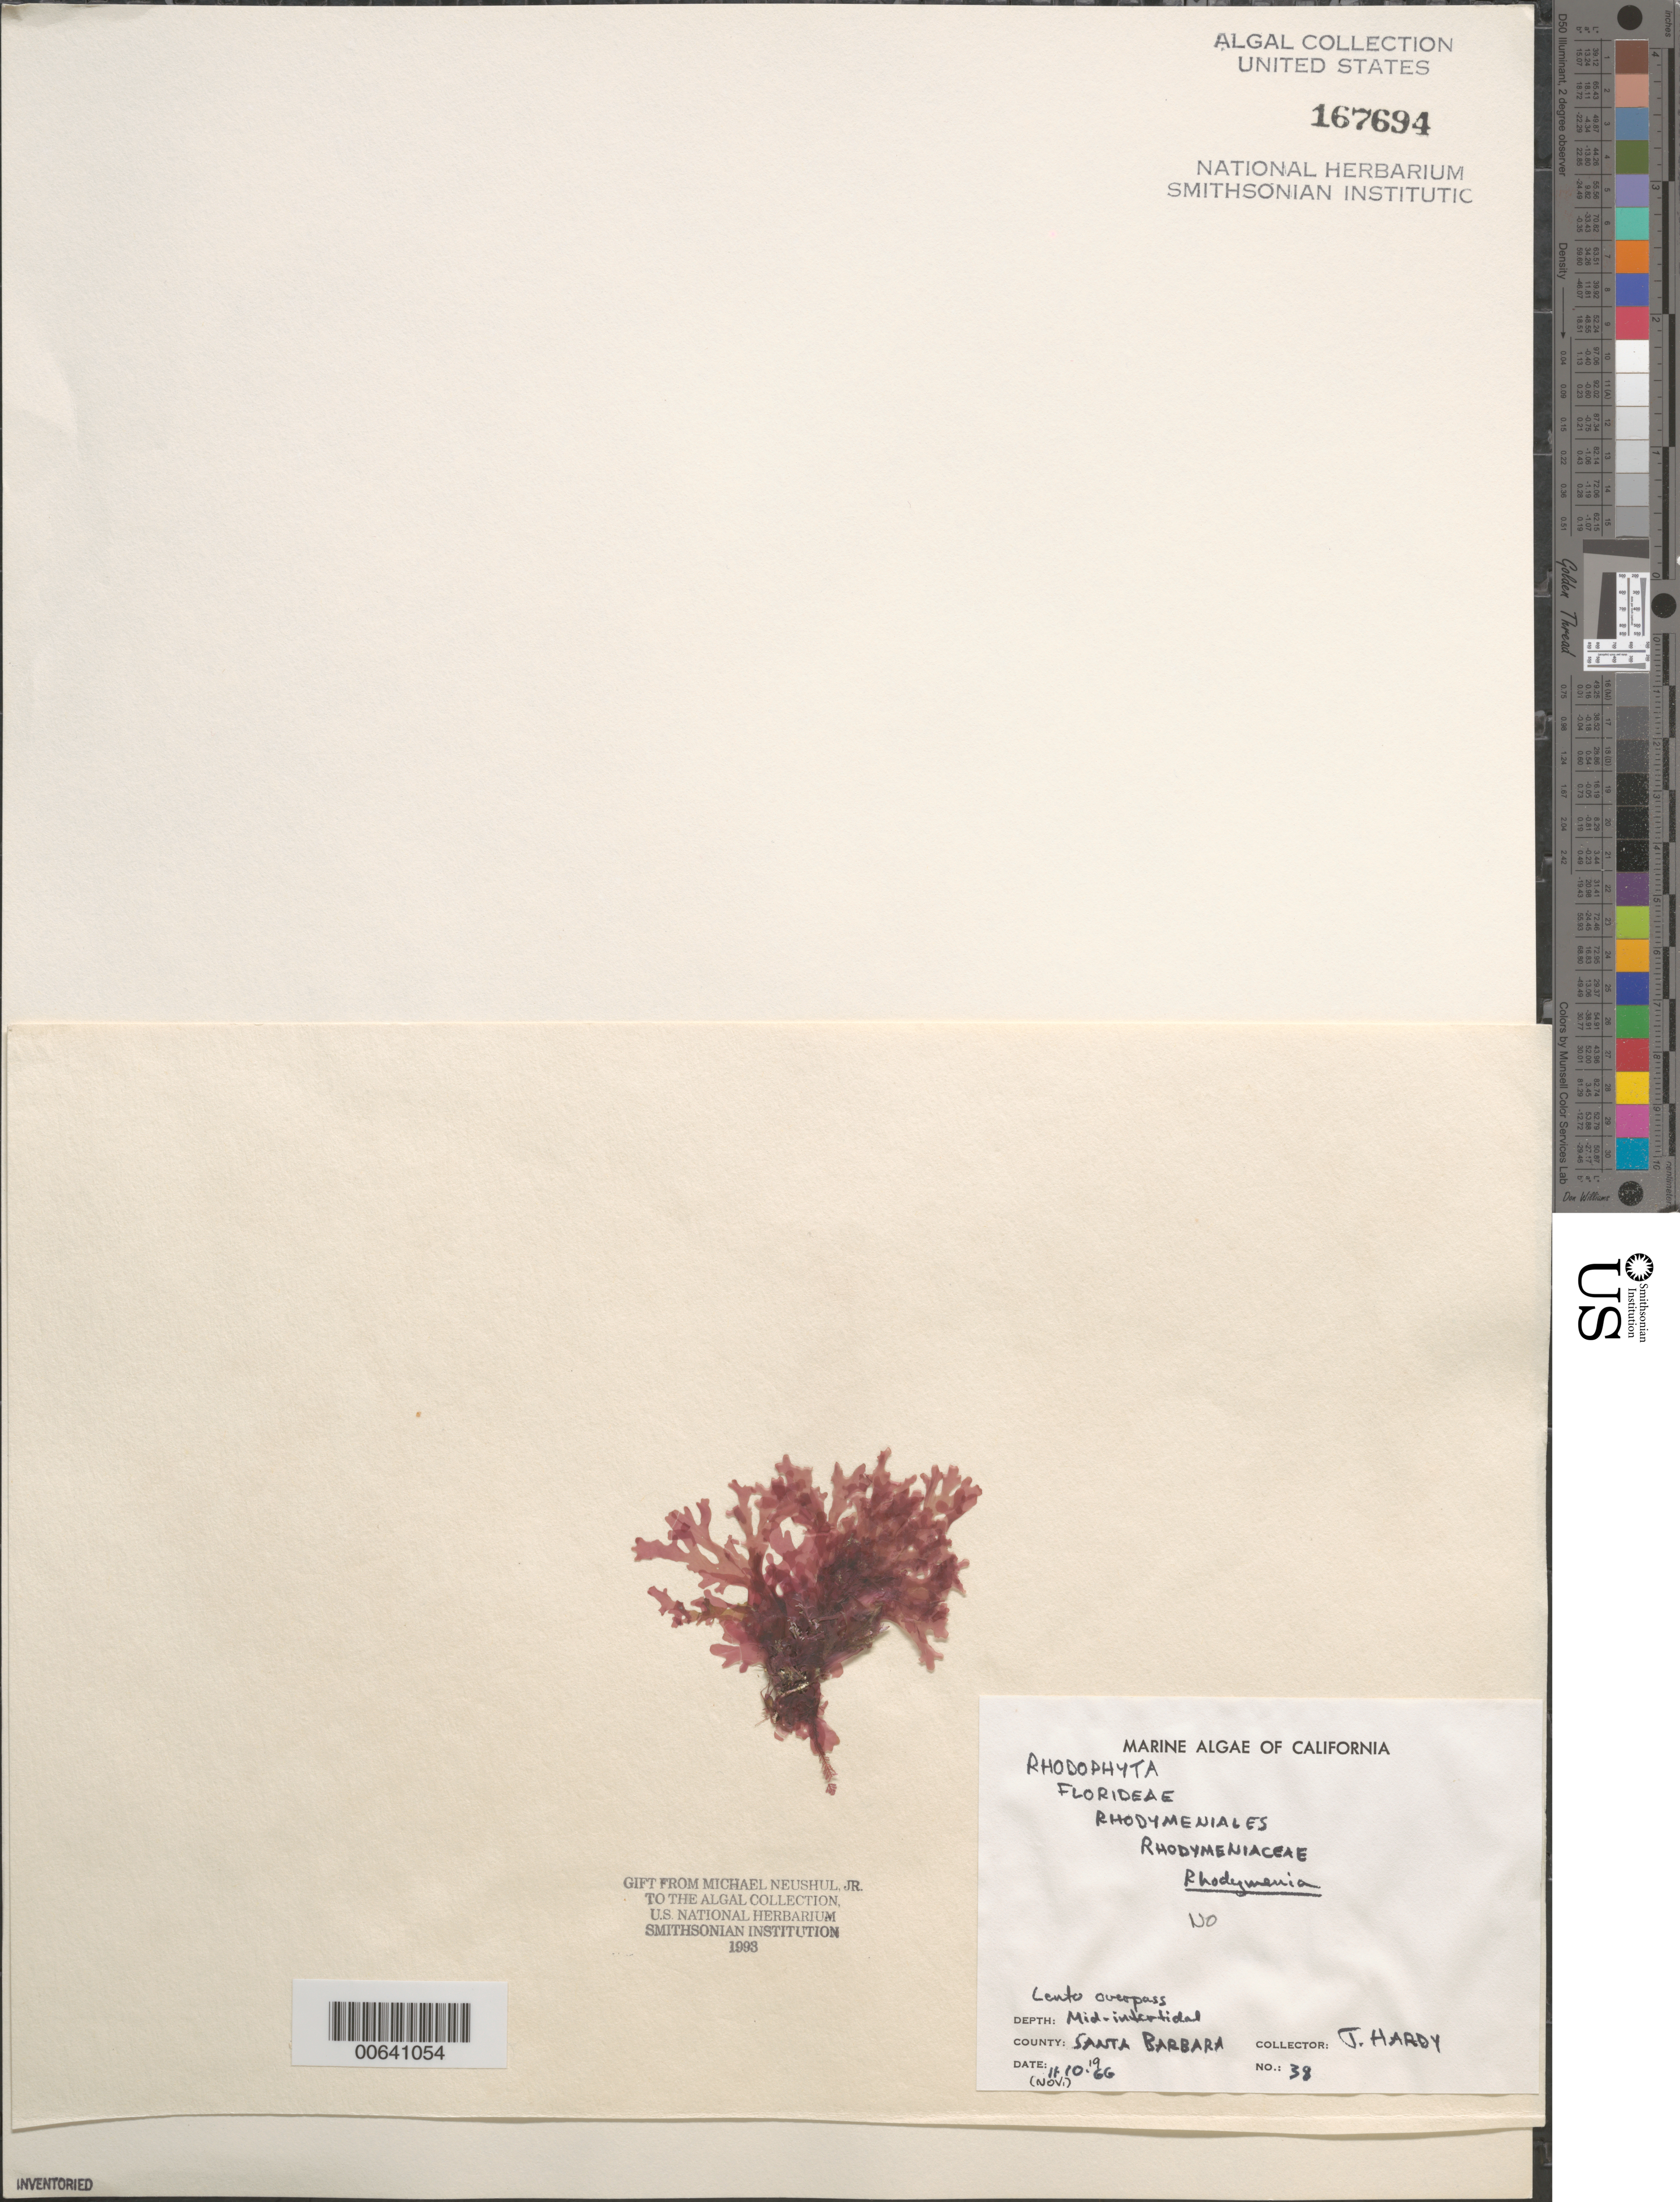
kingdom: Plantae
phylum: Rhodophyta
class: Florideophyceae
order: Rhodymeniales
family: Rhodymeniaceae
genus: Rhodymenia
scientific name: Rhodymenia sp.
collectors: J. Hardy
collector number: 38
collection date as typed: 10 Nov 1966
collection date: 1966-11-10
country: United States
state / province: California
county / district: Santa Barbara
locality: Lento Overpass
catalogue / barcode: US 167694-2